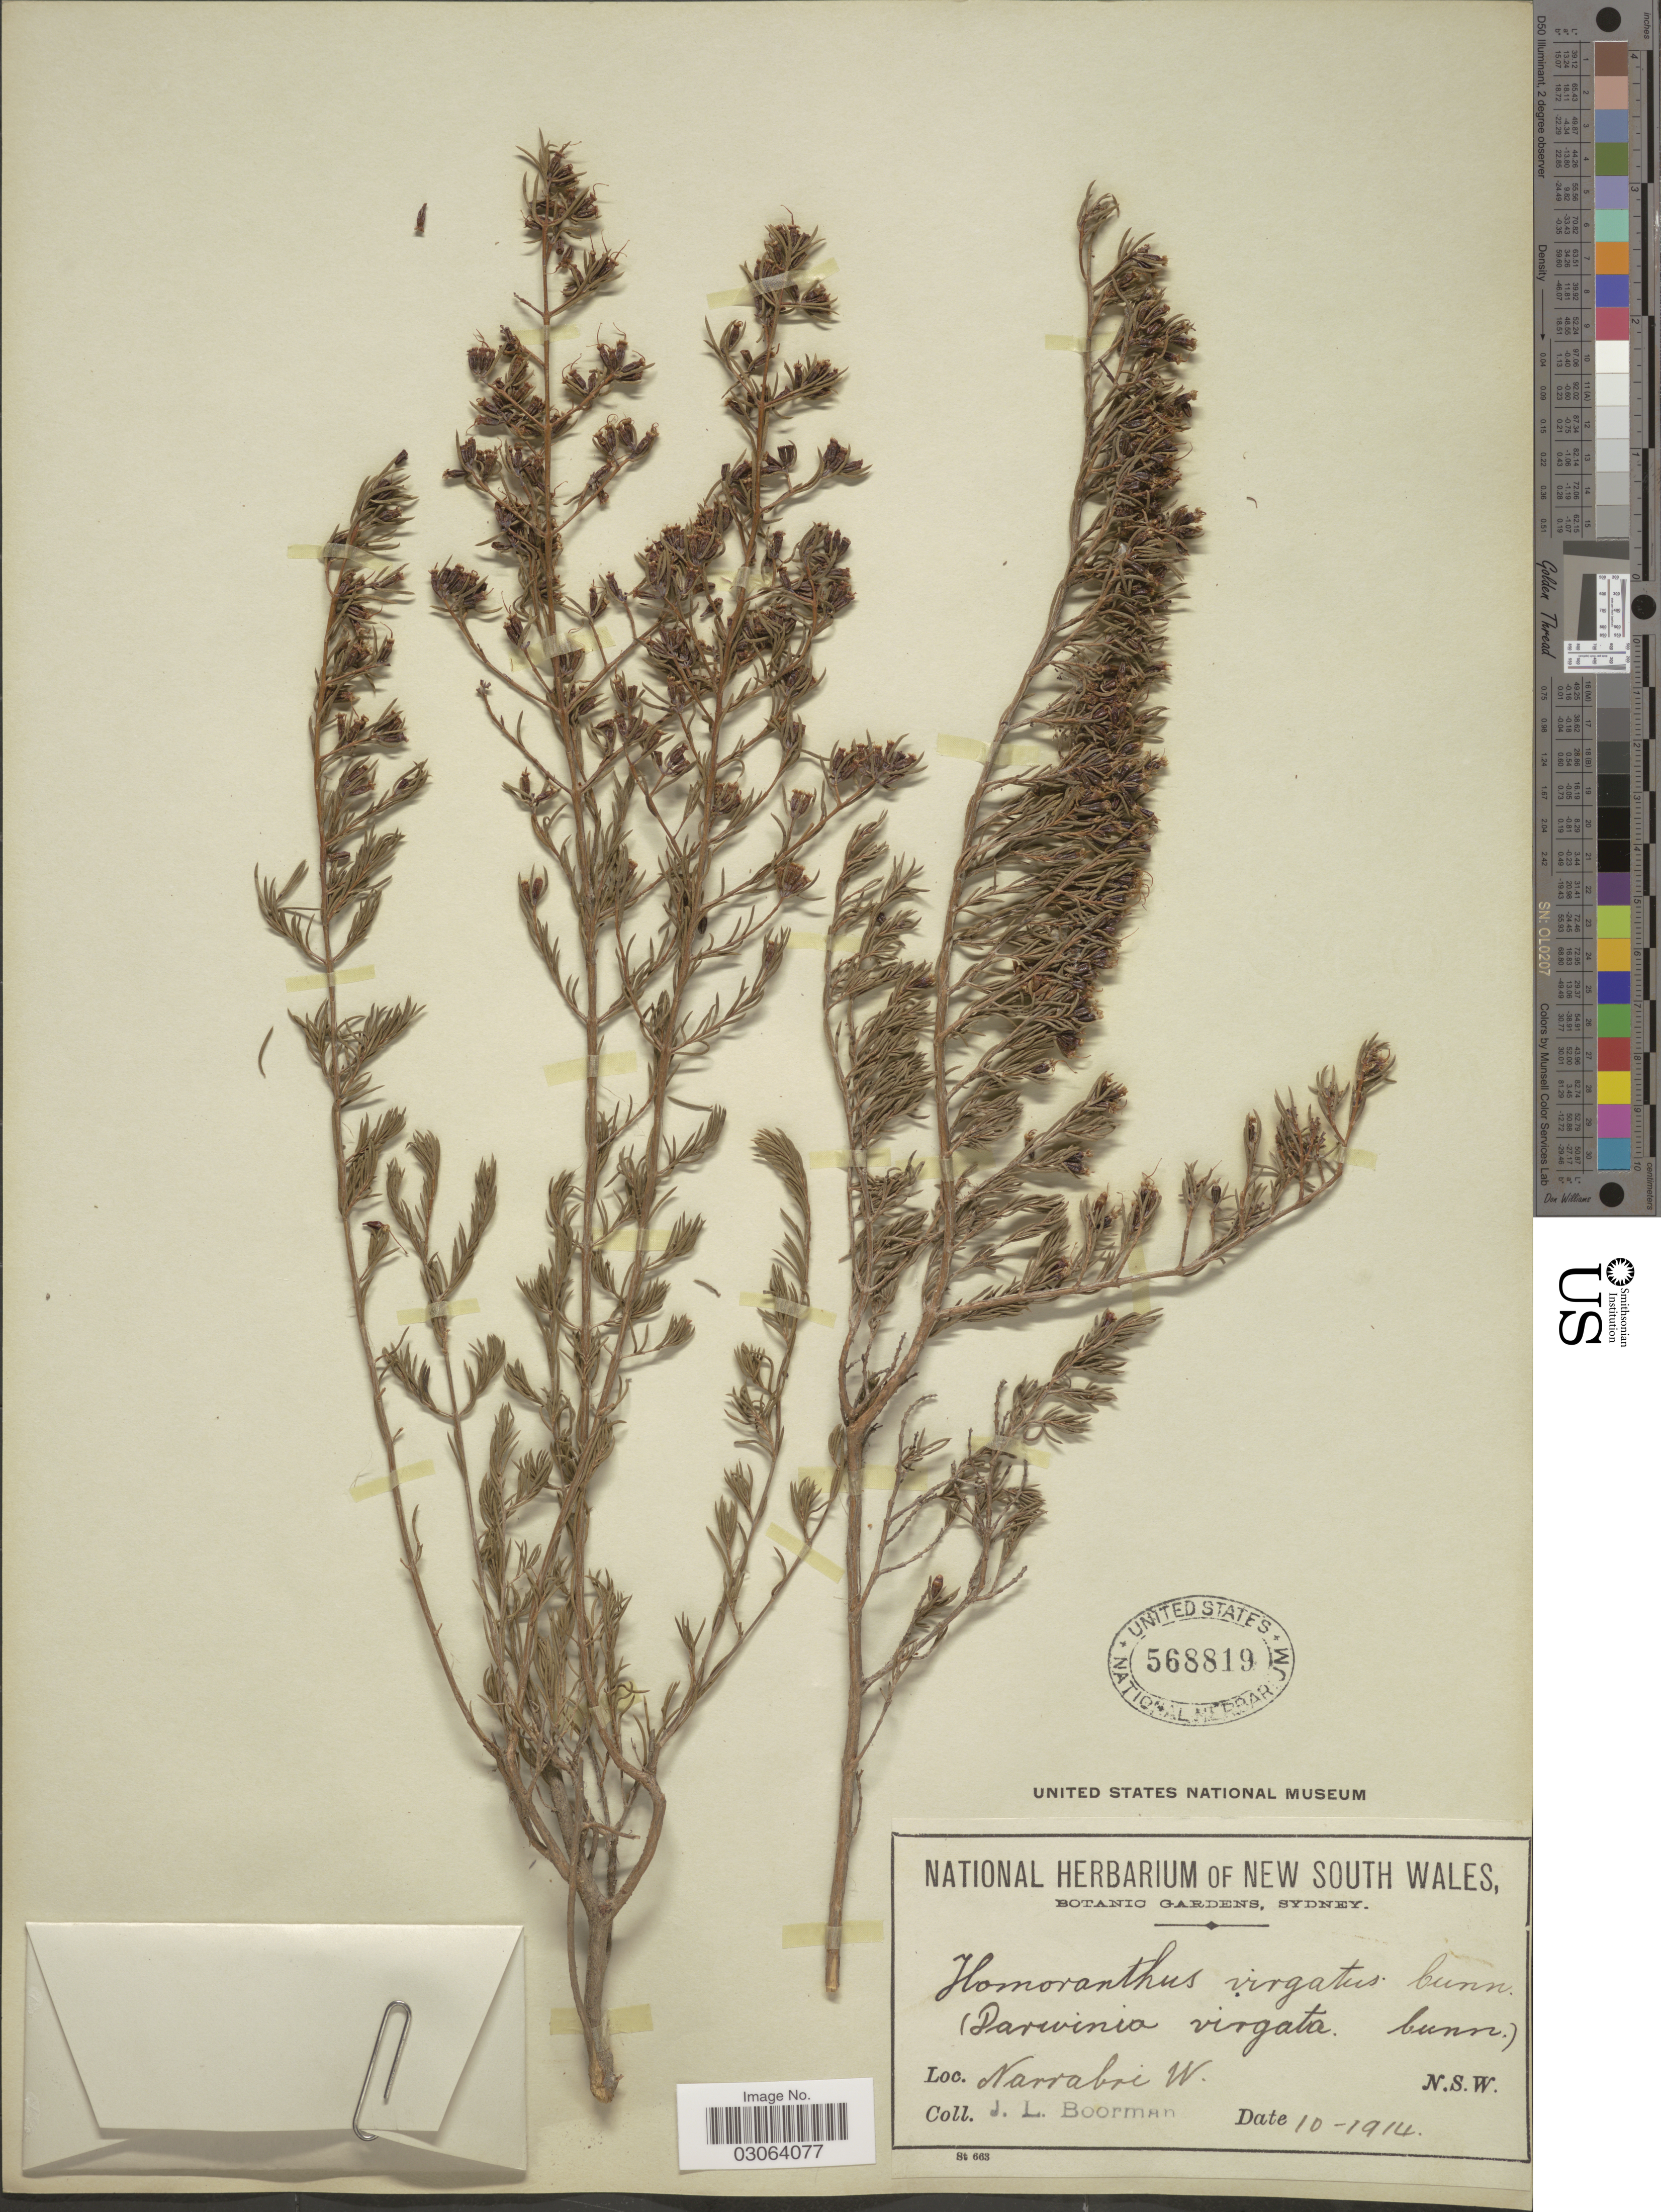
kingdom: Plantae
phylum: Tracheophyta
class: Magnoliopsida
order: Myrtales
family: Myrtaceae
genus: Homoranthus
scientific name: Homoranthus virgatus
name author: A. Cunn. ex Schauer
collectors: J. Boorman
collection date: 1914-10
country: Australia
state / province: New South Wales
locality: Narrabri W.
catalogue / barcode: US 568819